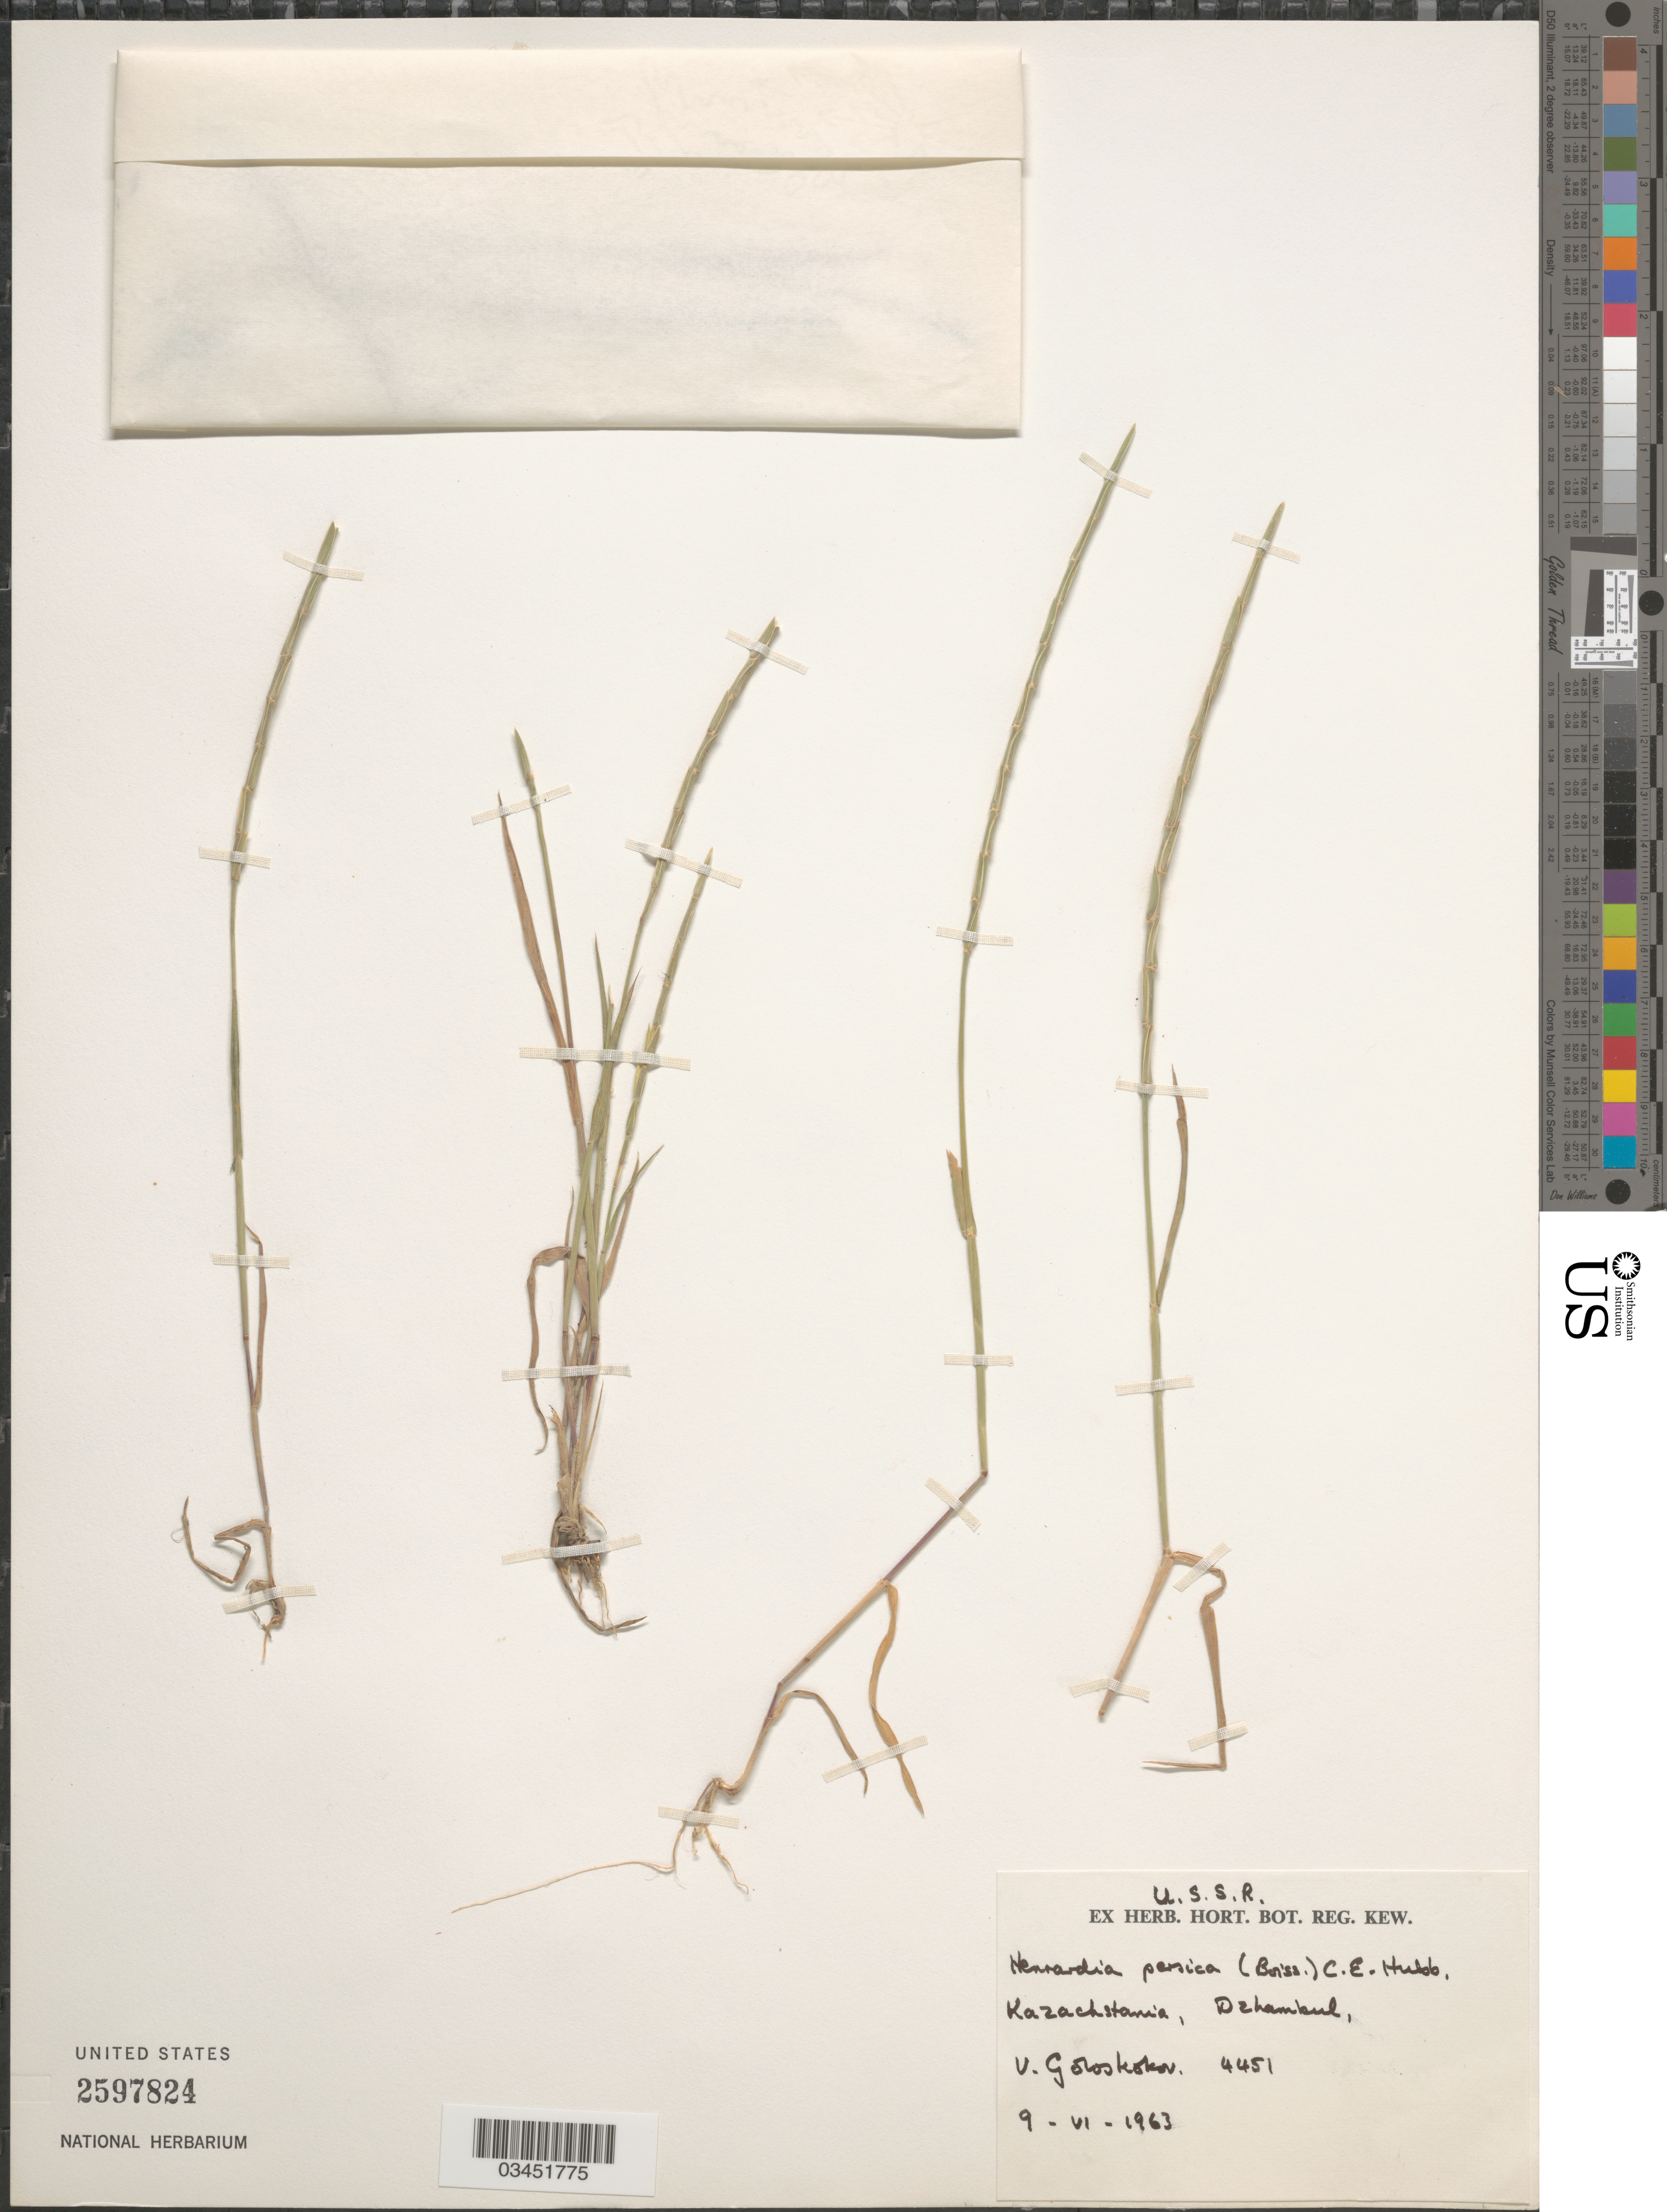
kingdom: Plantae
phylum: Tracheophyta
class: Liliopsida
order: Poales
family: Poaceae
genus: Henrardia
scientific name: Henrardia persica var. persica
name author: (Boiss.) C. E. Hubb.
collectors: V. P. Goloskokov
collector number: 4451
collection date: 1963-06-09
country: Kazakhstan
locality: Kazachstania, Dzhambul. U.S.S.R.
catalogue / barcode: US 2597824